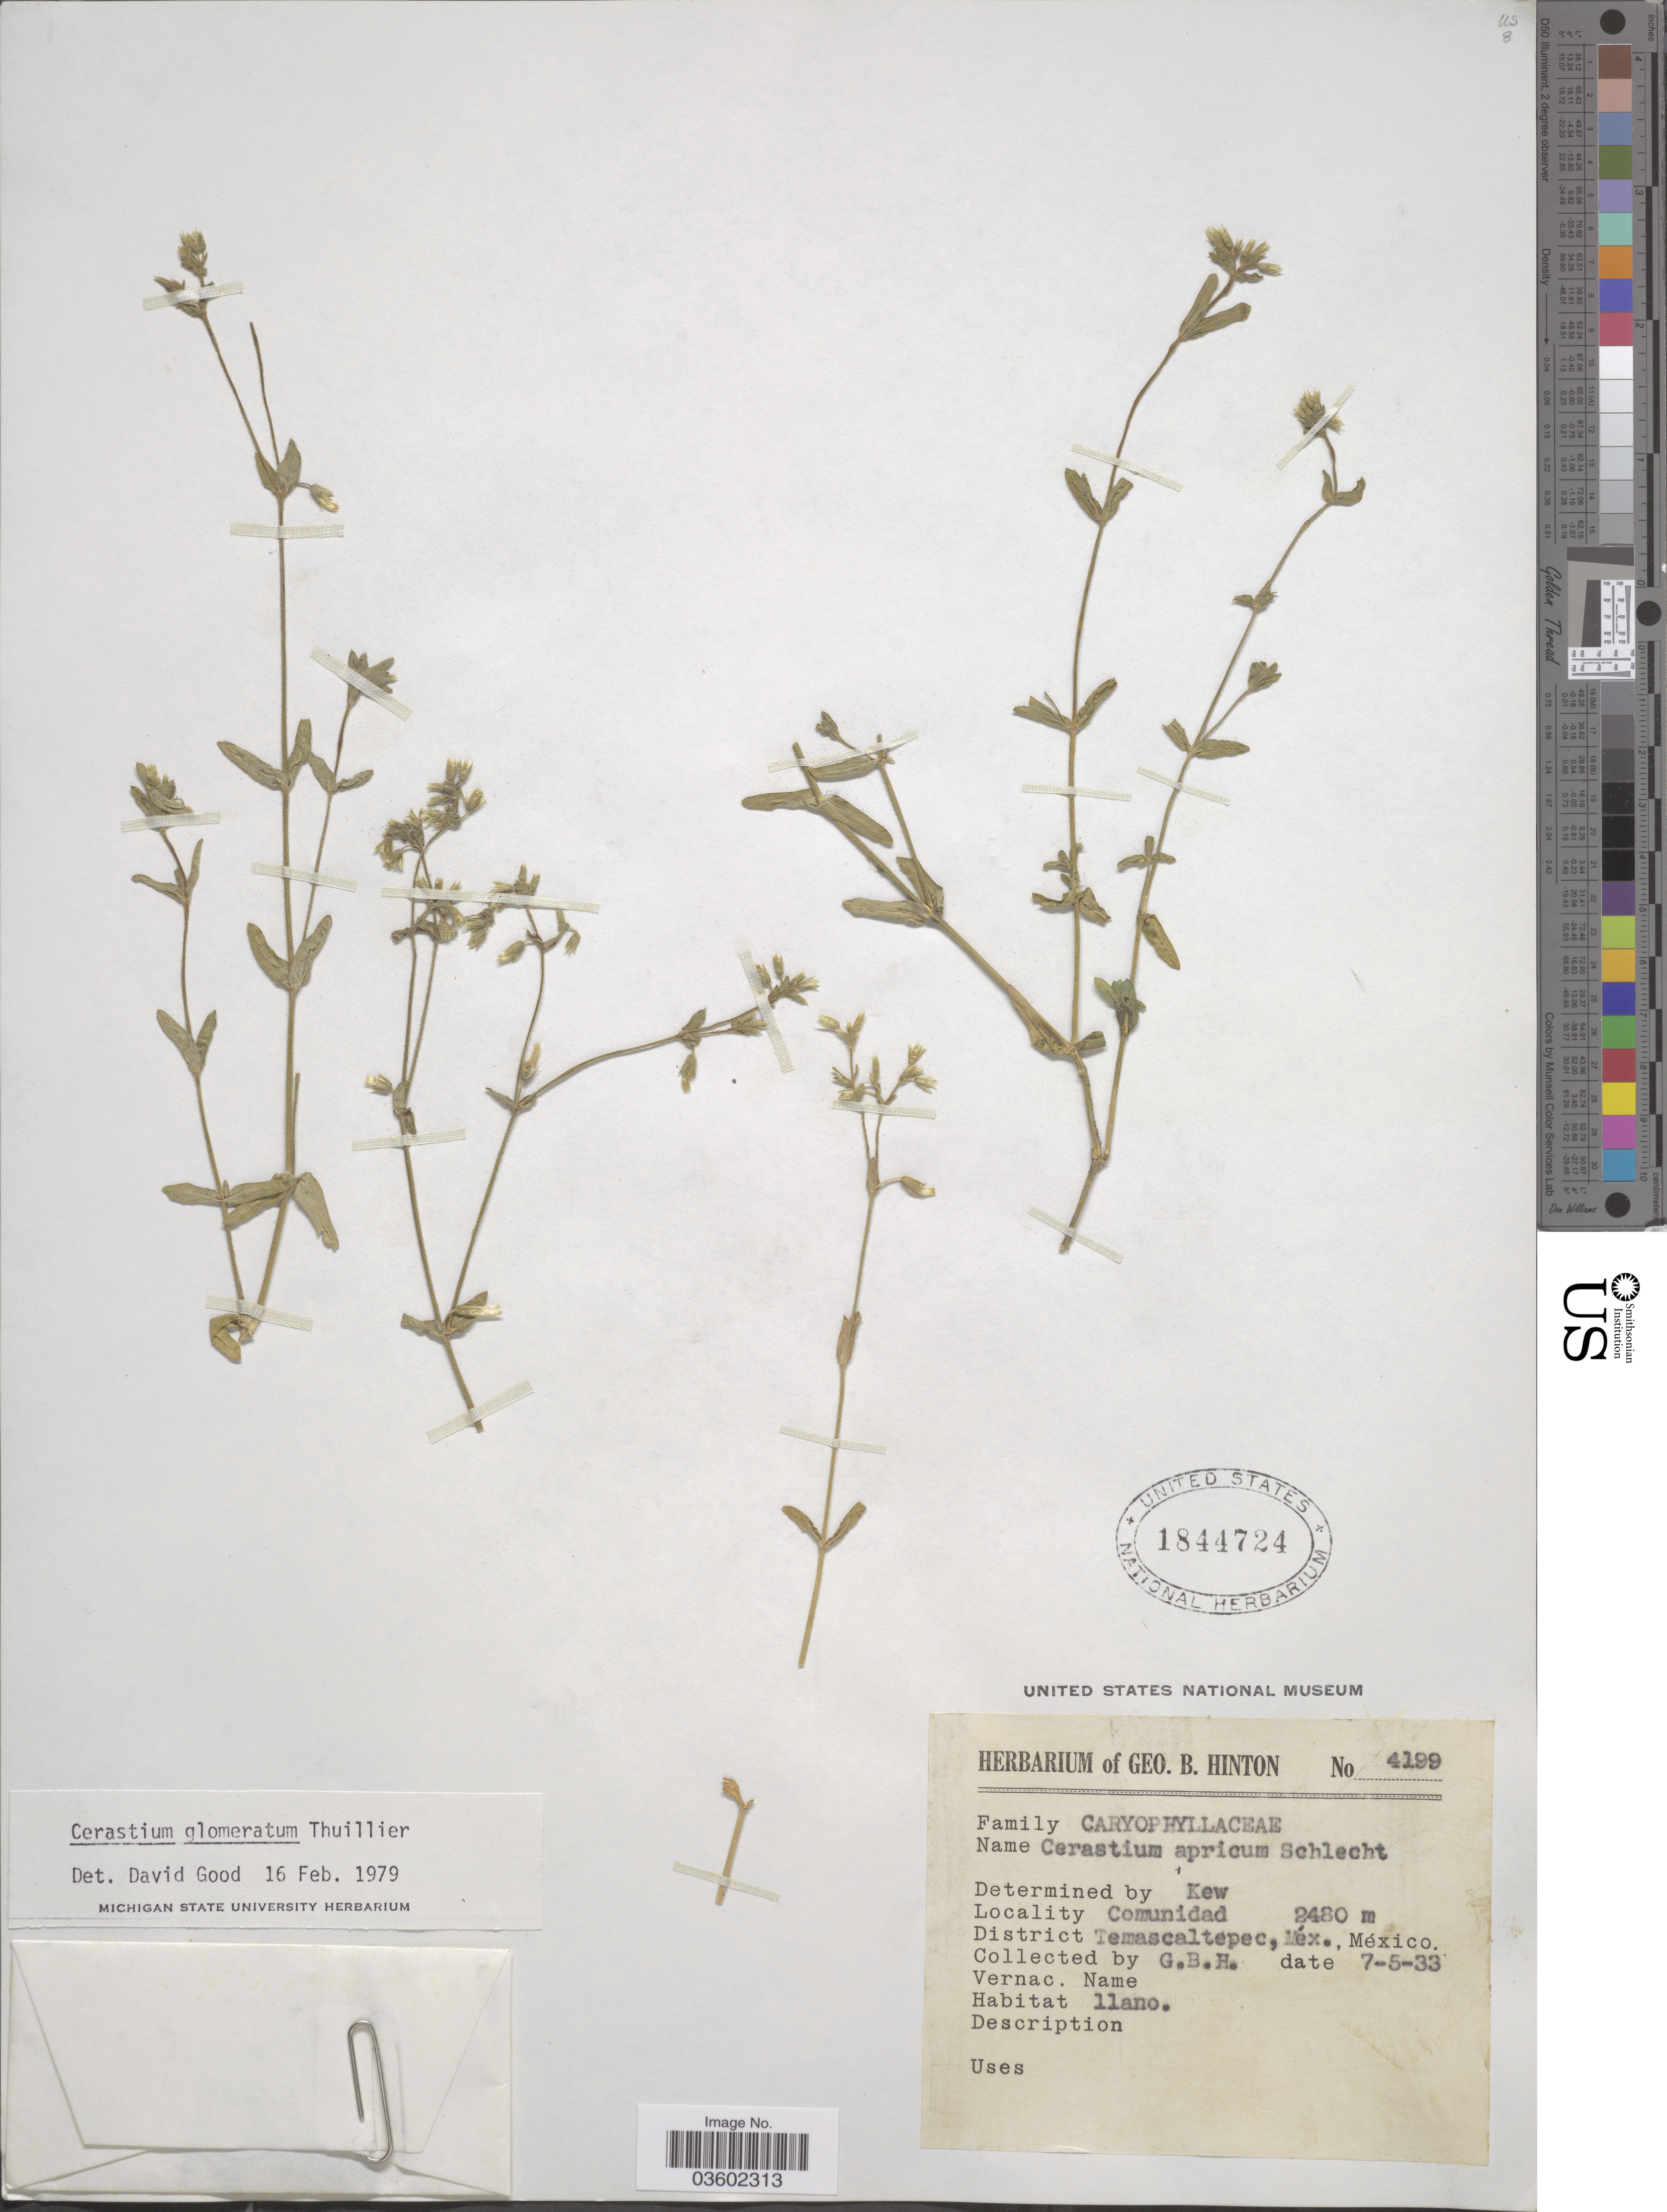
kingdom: Plantae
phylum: Tracheophyta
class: Magnoliopsida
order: Caryophyllales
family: Caryophyllaceae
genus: Cerastium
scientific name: Cerastium glomeratum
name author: Thuill.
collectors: G. B. Hinton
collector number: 4199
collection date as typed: Transcribed d/m/y: 7/5/33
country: Mexico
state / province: México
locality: Comunidad. District Temascaltepec.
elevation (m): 2480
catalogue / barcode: US 1844724